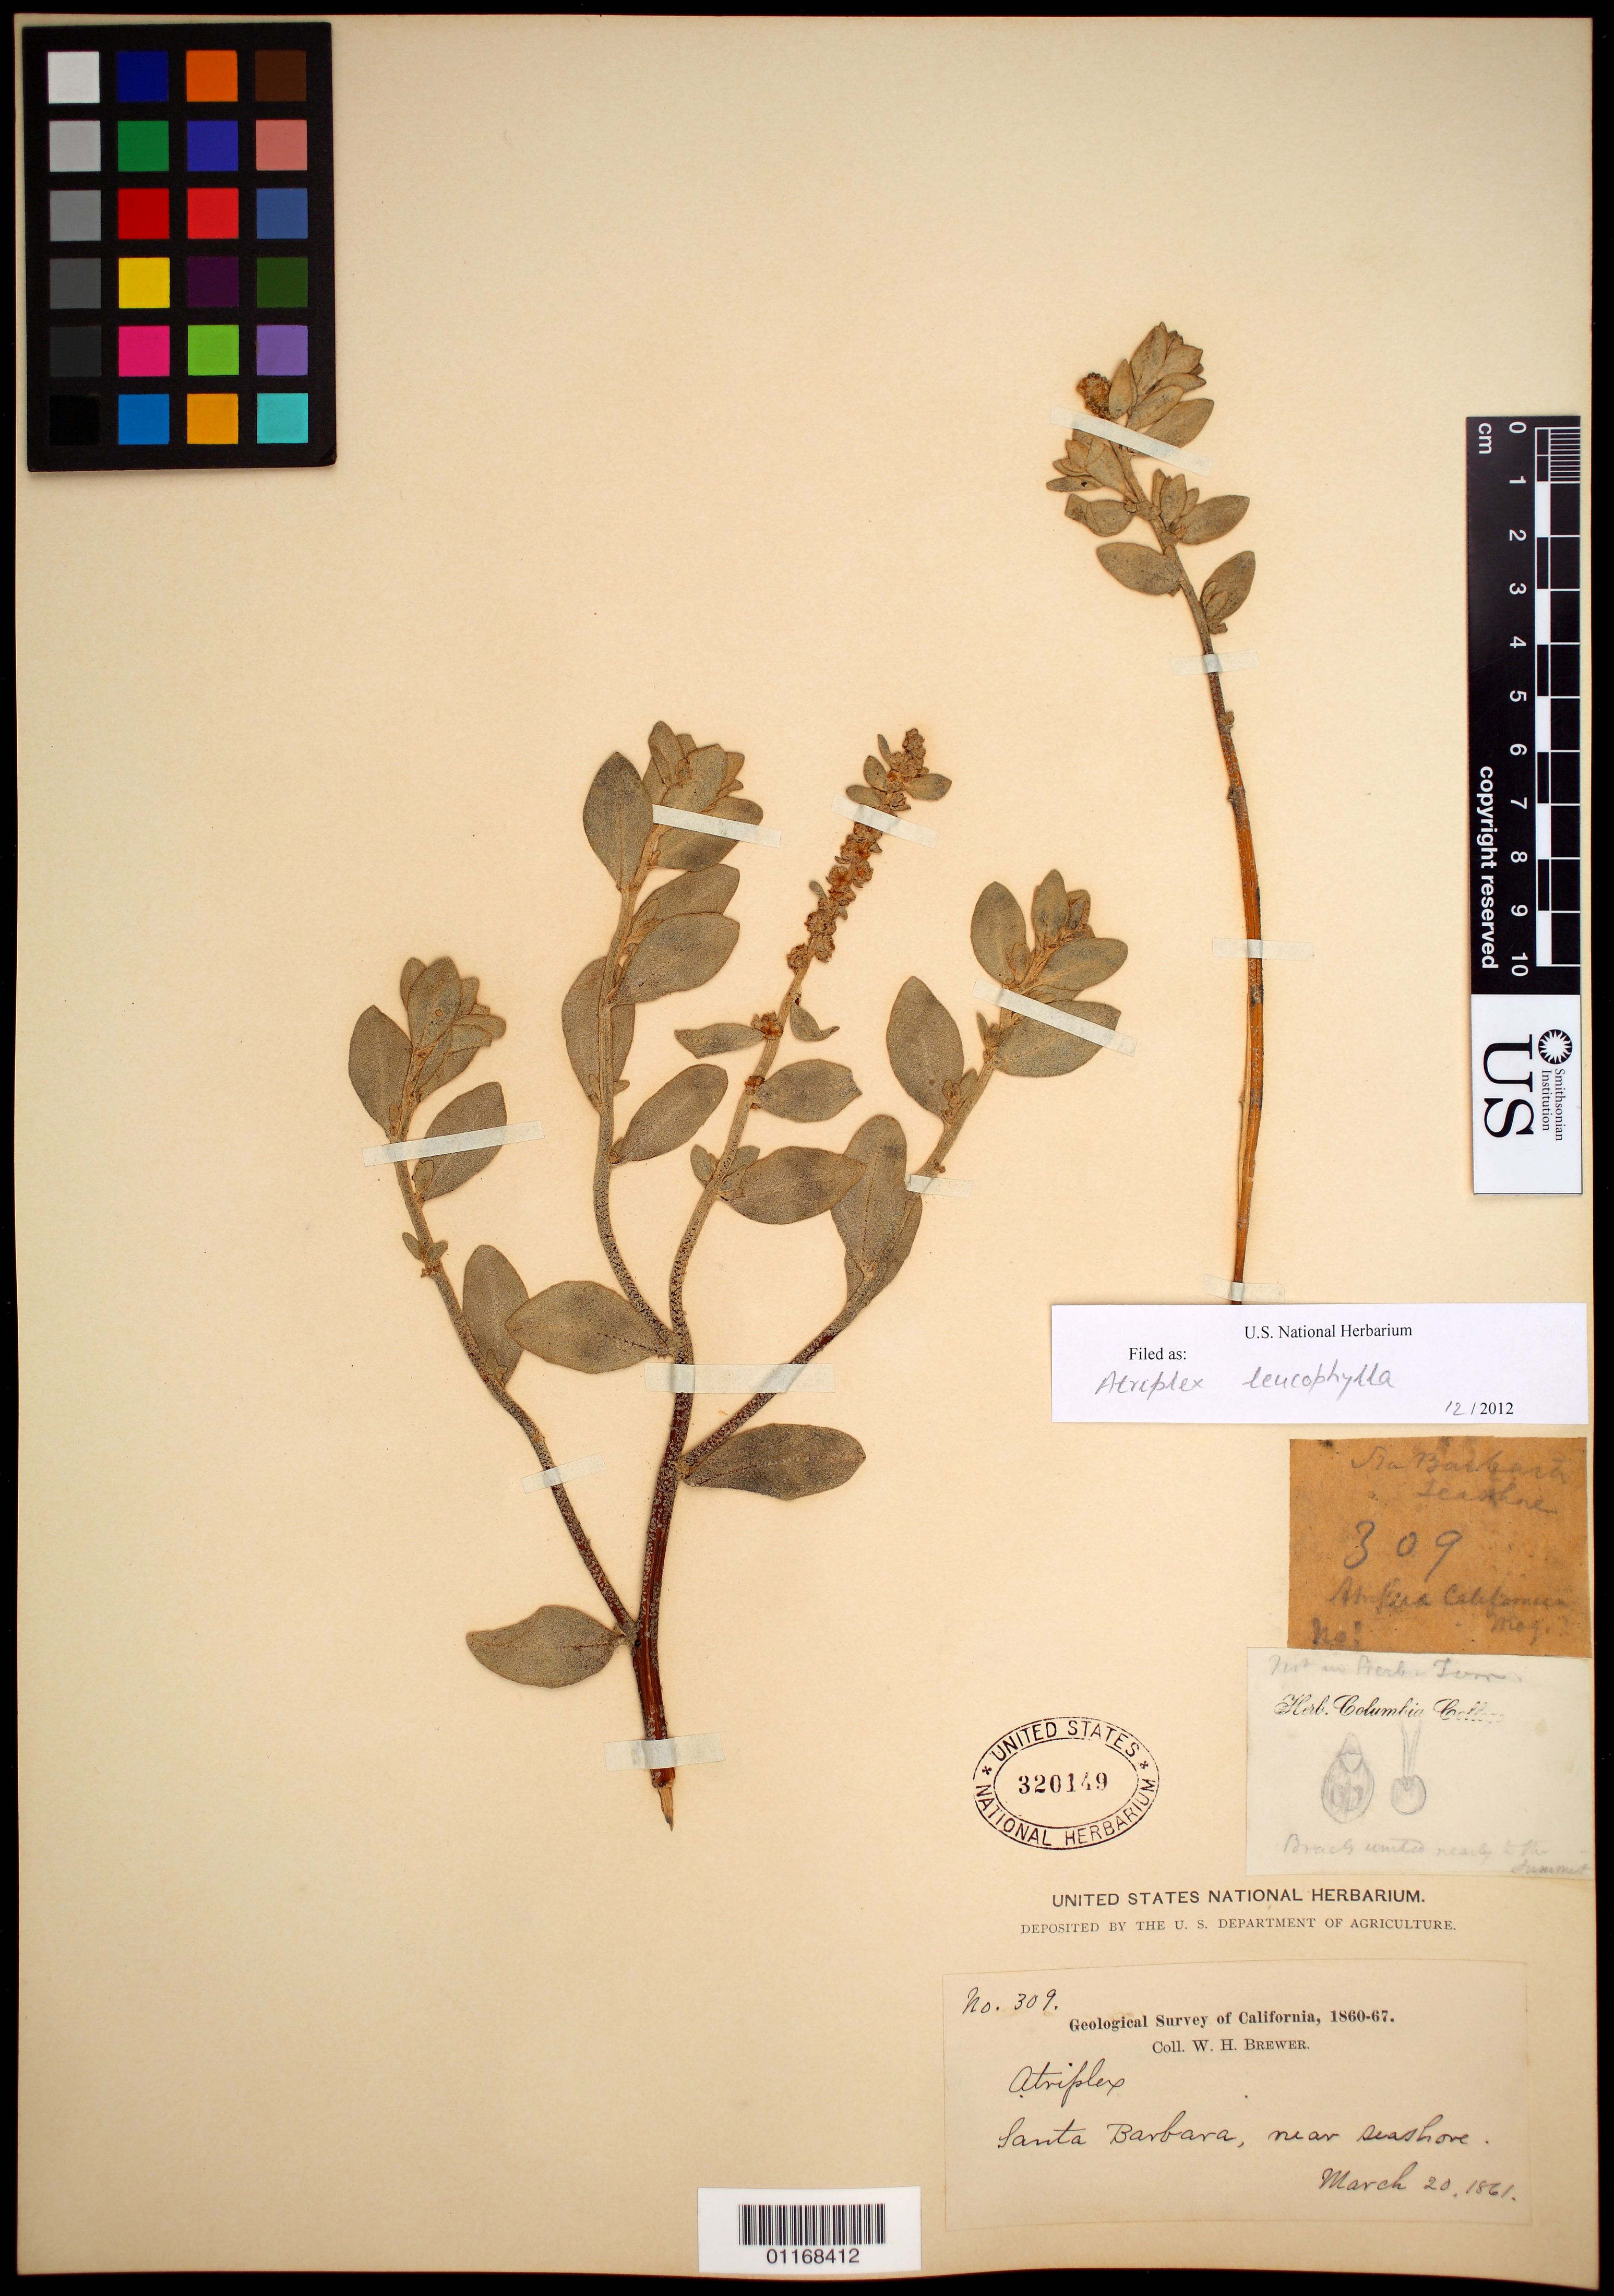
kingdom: Plantae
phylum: Tracheophyta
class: Magnoliopsida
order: Caryophyllales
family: Amaranthaceae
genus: Atriplex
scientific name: Atriplex leucophylla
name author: (Moq.) D. Dietr.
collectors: W. H. Brewer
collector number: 309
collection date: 1861-03-20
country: United States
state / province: California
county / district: Santa Barbara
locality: Santa Barbara, near seashore.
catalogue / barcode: US 320149